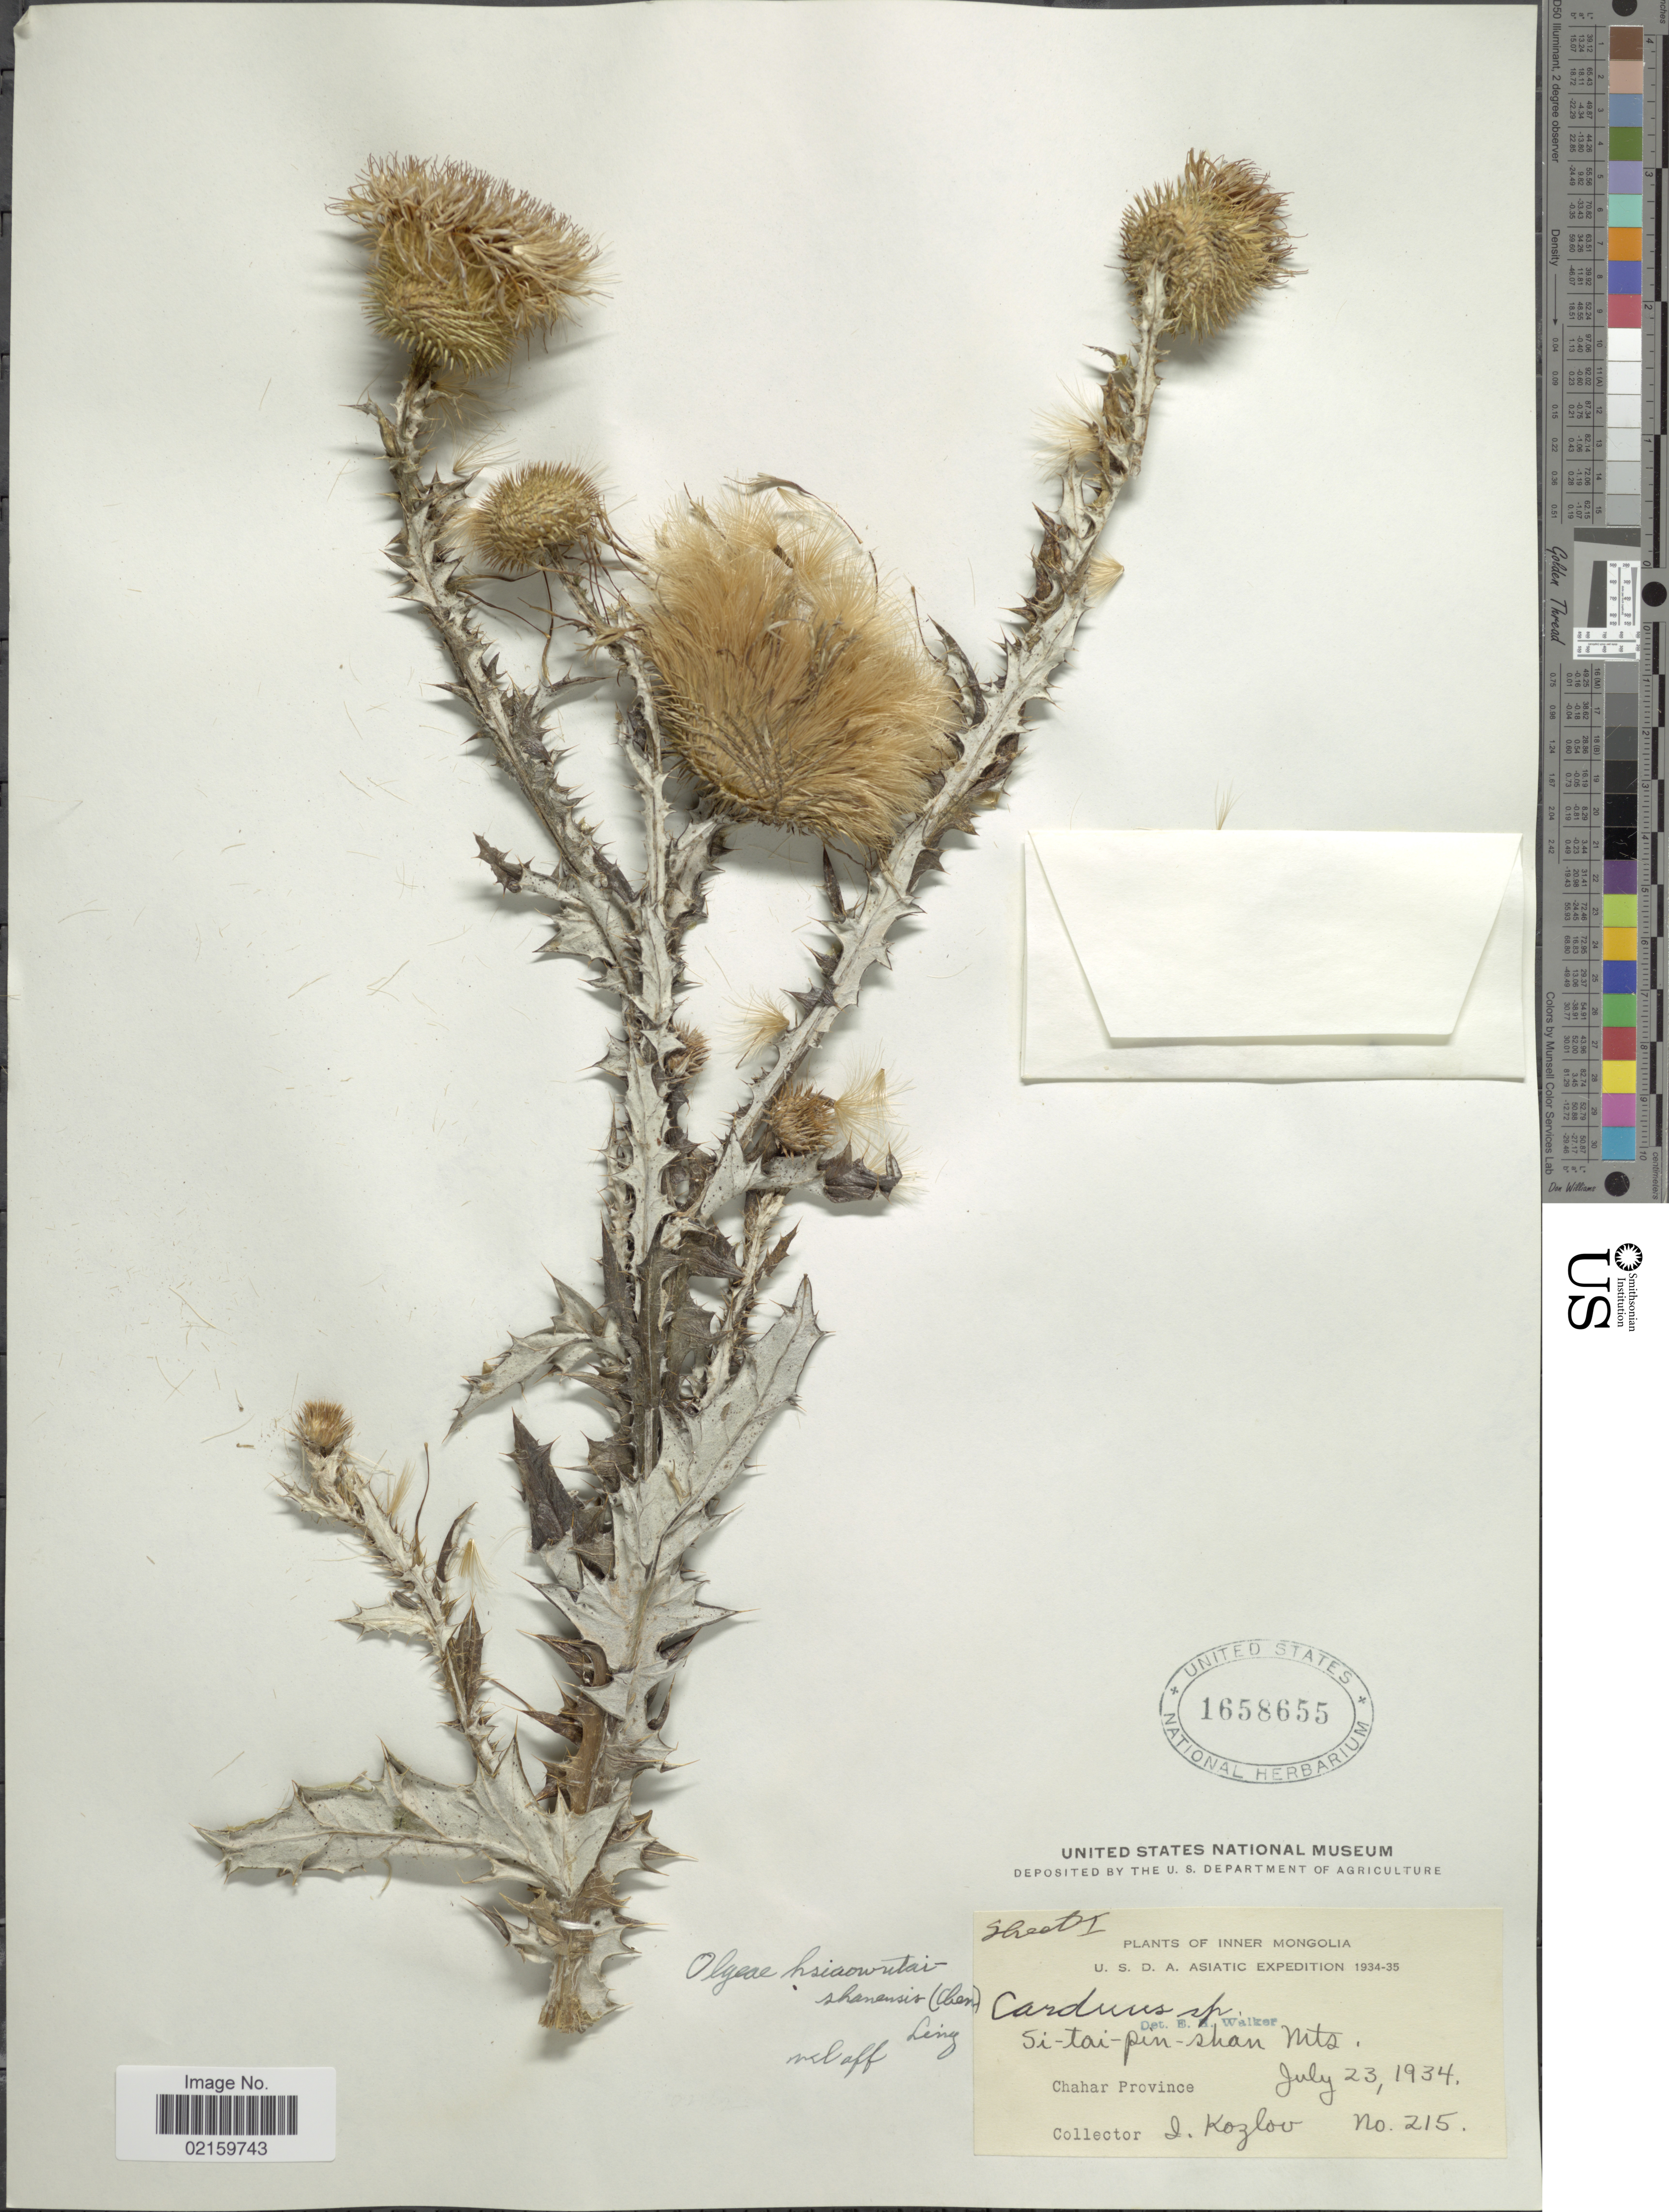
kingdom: Plantae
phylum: Tracheophyta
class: Magnoliopsida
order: Asterales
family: Asteraceae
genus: Olgaea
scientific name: Olgaea lomonossowii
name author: (Trautv.) Iljin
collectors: I. Kozlov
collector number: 215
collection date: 1934-07-23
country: China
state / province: Nei Monggol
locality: Inner Mongolia. Chahar Province. Si-tai-pin-shan Mts.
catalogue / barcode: US 1658655